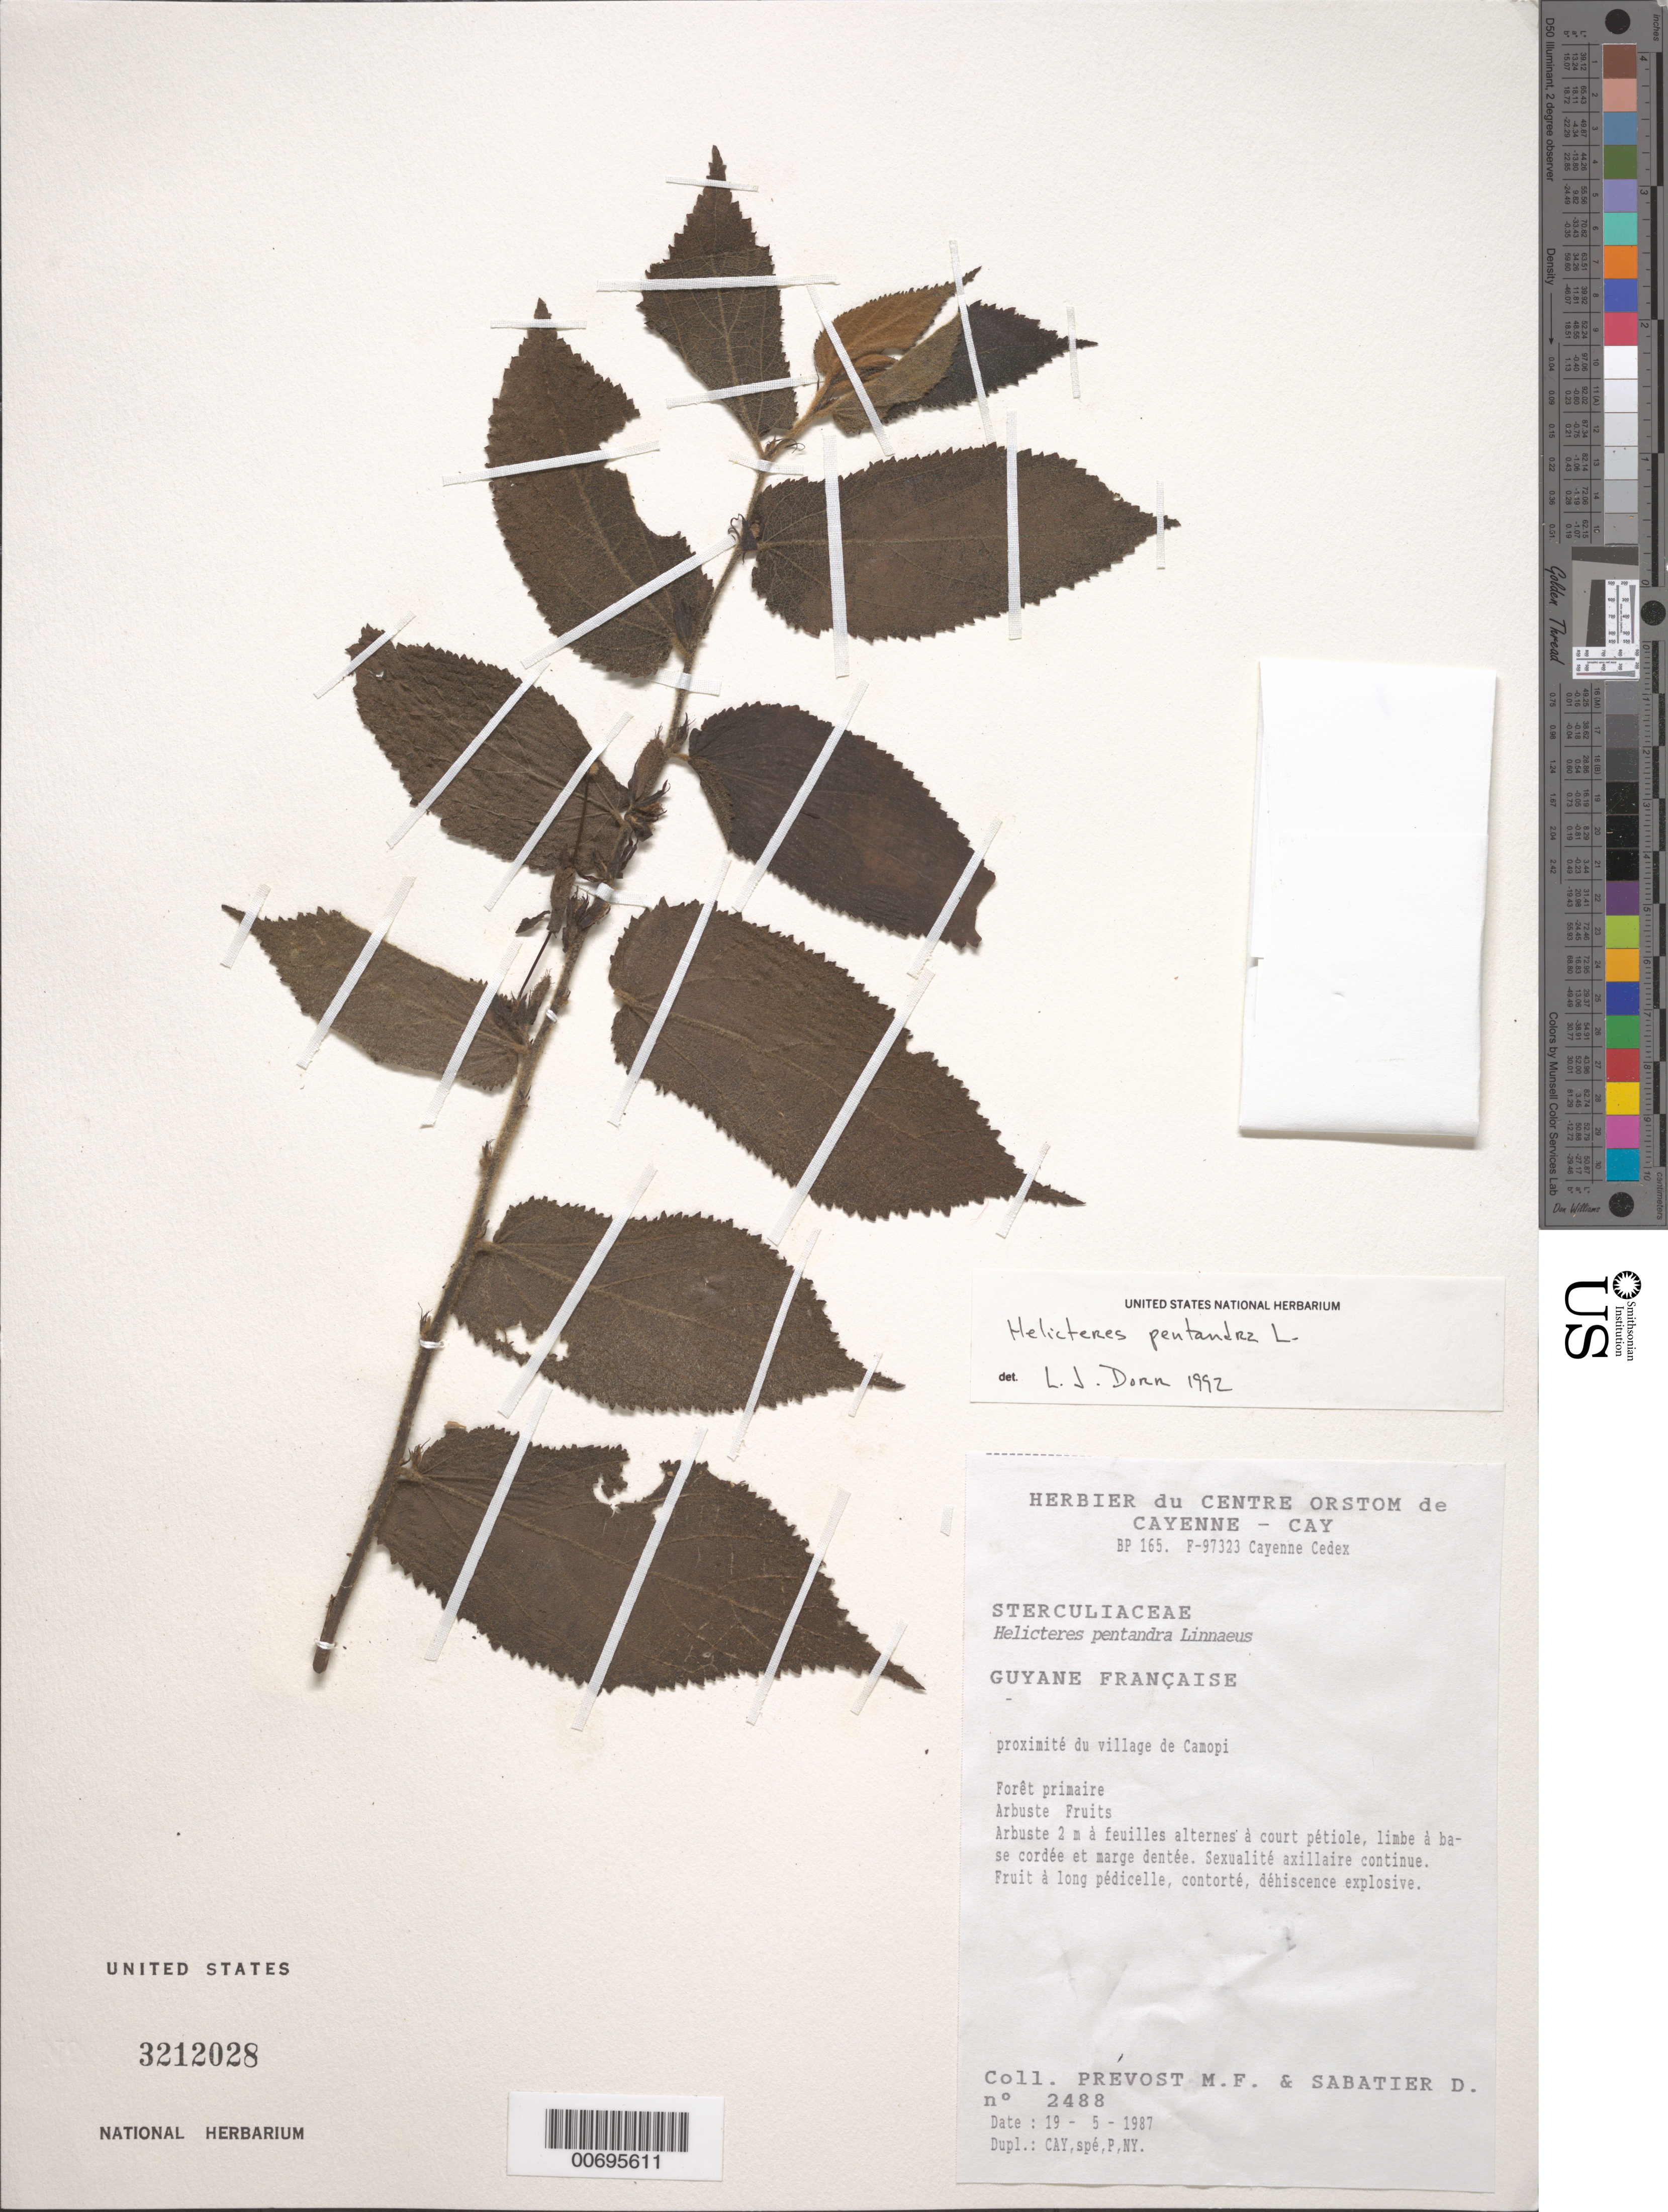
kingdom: Plantae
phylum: Tracheophyta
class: Magnoliopsida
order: Malvales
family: Malvaceae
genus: Helicteres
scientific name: Helicteres pentandra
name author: L.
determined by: Dorr, L. J., (BOT), Smithsonian Institution - National Museum of Natural History (UNITED STATES)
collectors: M.-F. Prévost & D. Sabatier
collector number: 2488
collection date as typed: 19-May-87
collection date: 1987-05-19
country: French Guiana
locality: Commune de Camopi, Haut Camopi, Bassin de l'Oyapock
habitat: Primary forest, dense and high ground forests at low altitude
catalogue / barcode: US 3212028